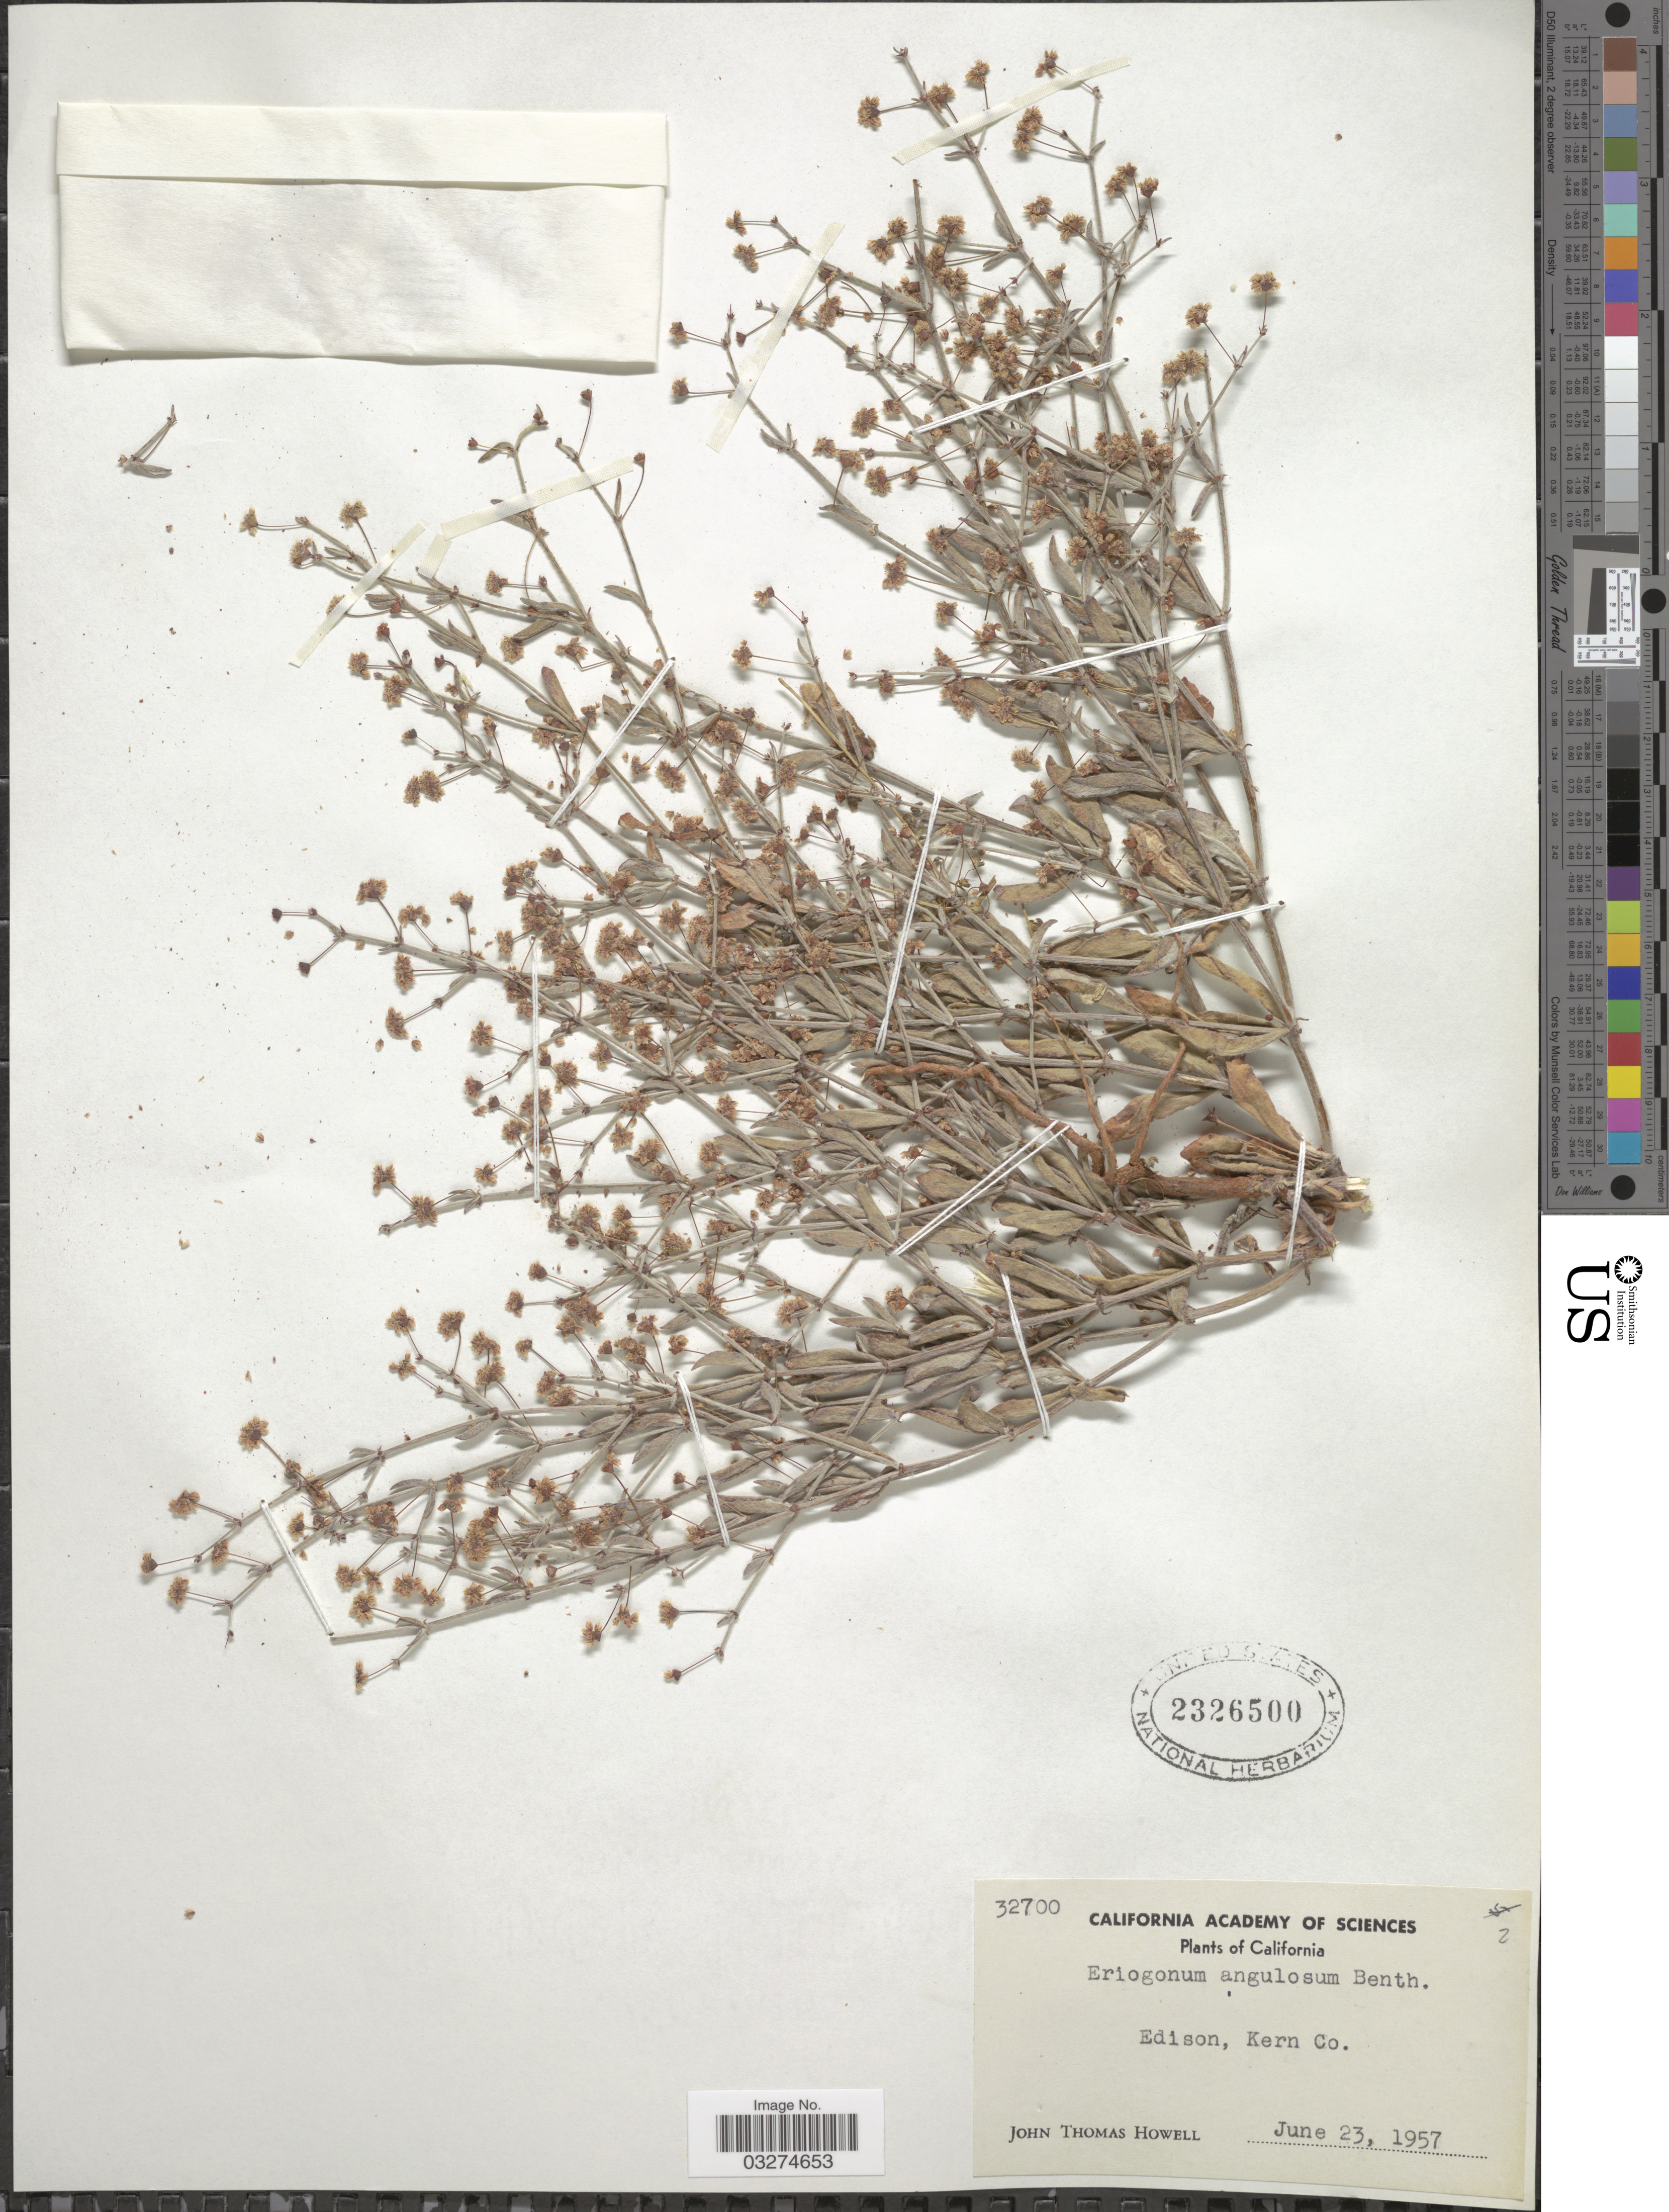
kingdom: Plantae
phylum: Tracheophyta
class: Magnoliopsida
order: Caryophyllales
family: Polygonaceae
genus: Eriogonum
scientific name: Eriogonum angulosum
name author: Benth.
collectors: J. T. Howell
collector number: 32700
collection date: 1957-06-23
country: United States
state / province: California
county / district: Kern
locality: Edison, Kern Co.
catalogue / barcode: US 2326500